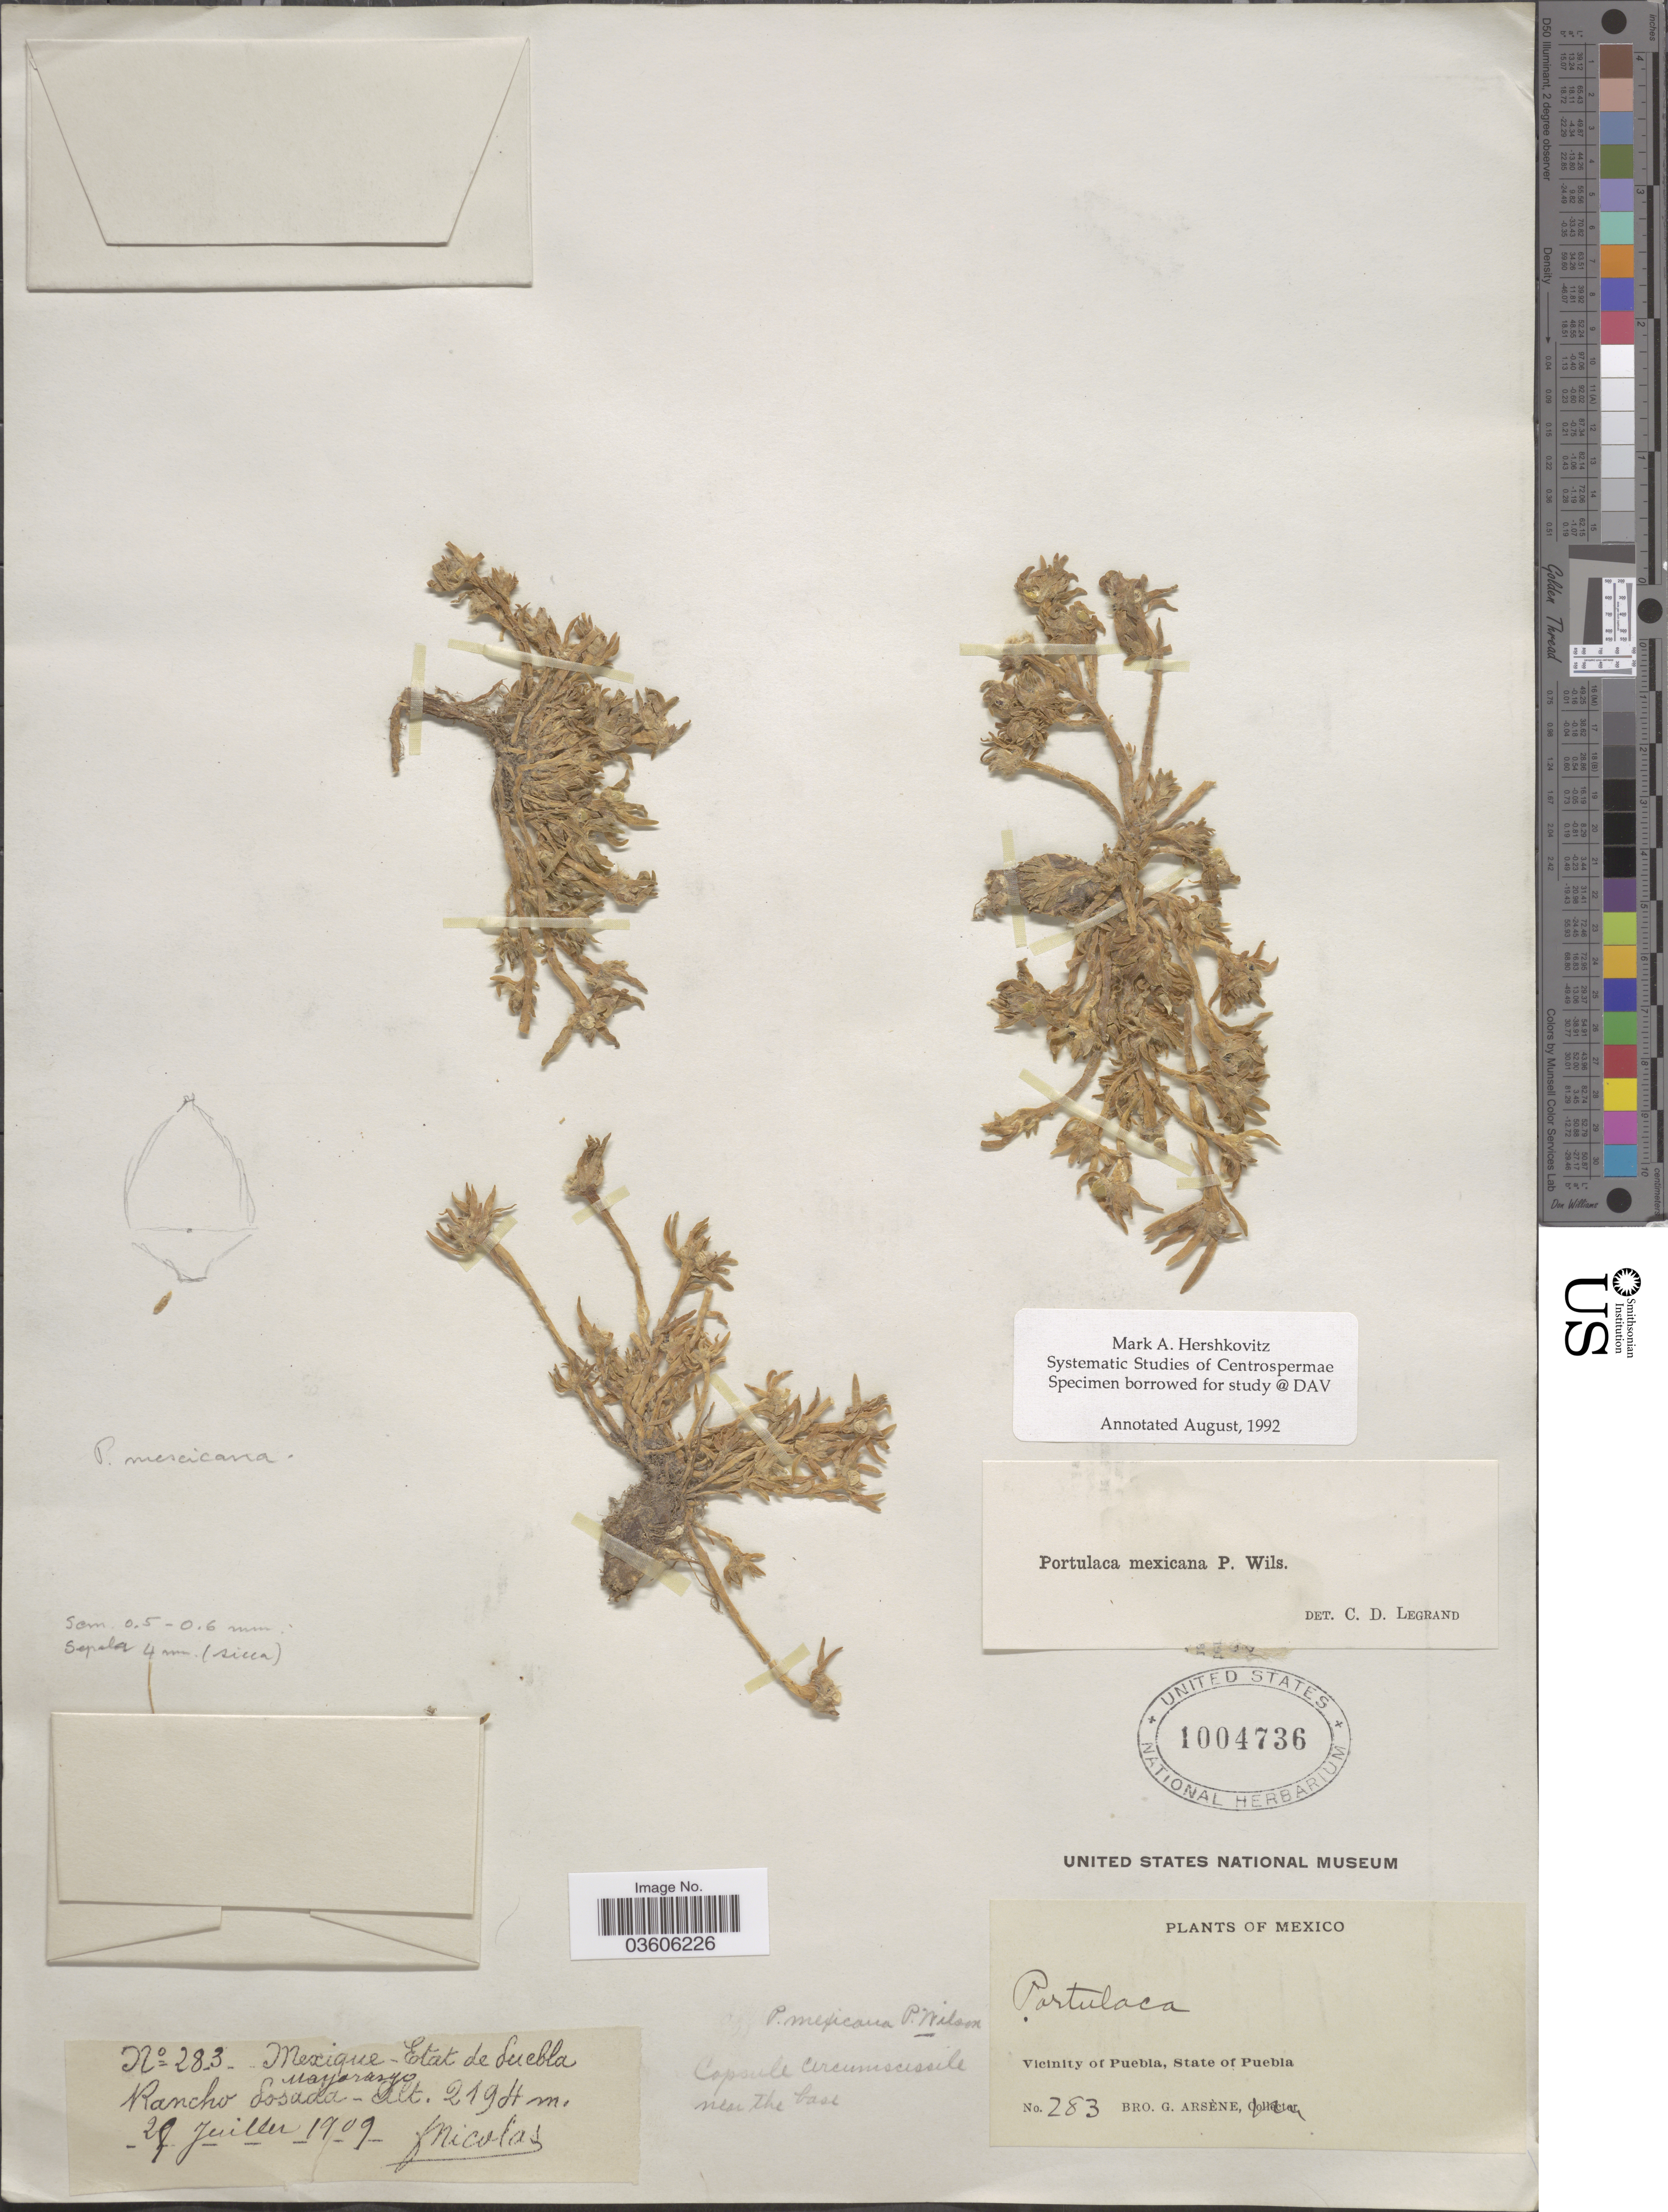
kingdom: Plantae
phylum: Tracheophyta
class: Magnoliopsida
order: Caryophyllales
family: Portulacaceae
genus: Portulaca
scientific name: Portulaca mexicana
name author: P. Wilson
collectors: F. Nicolas & Bro. G. Arsène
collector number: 283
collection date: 1909-07-25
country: Mexico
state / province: Puebla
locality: Vicinity of Puebla. Mayorazgo. Rancho Posada.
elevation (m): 2194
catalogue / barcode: US 1004736